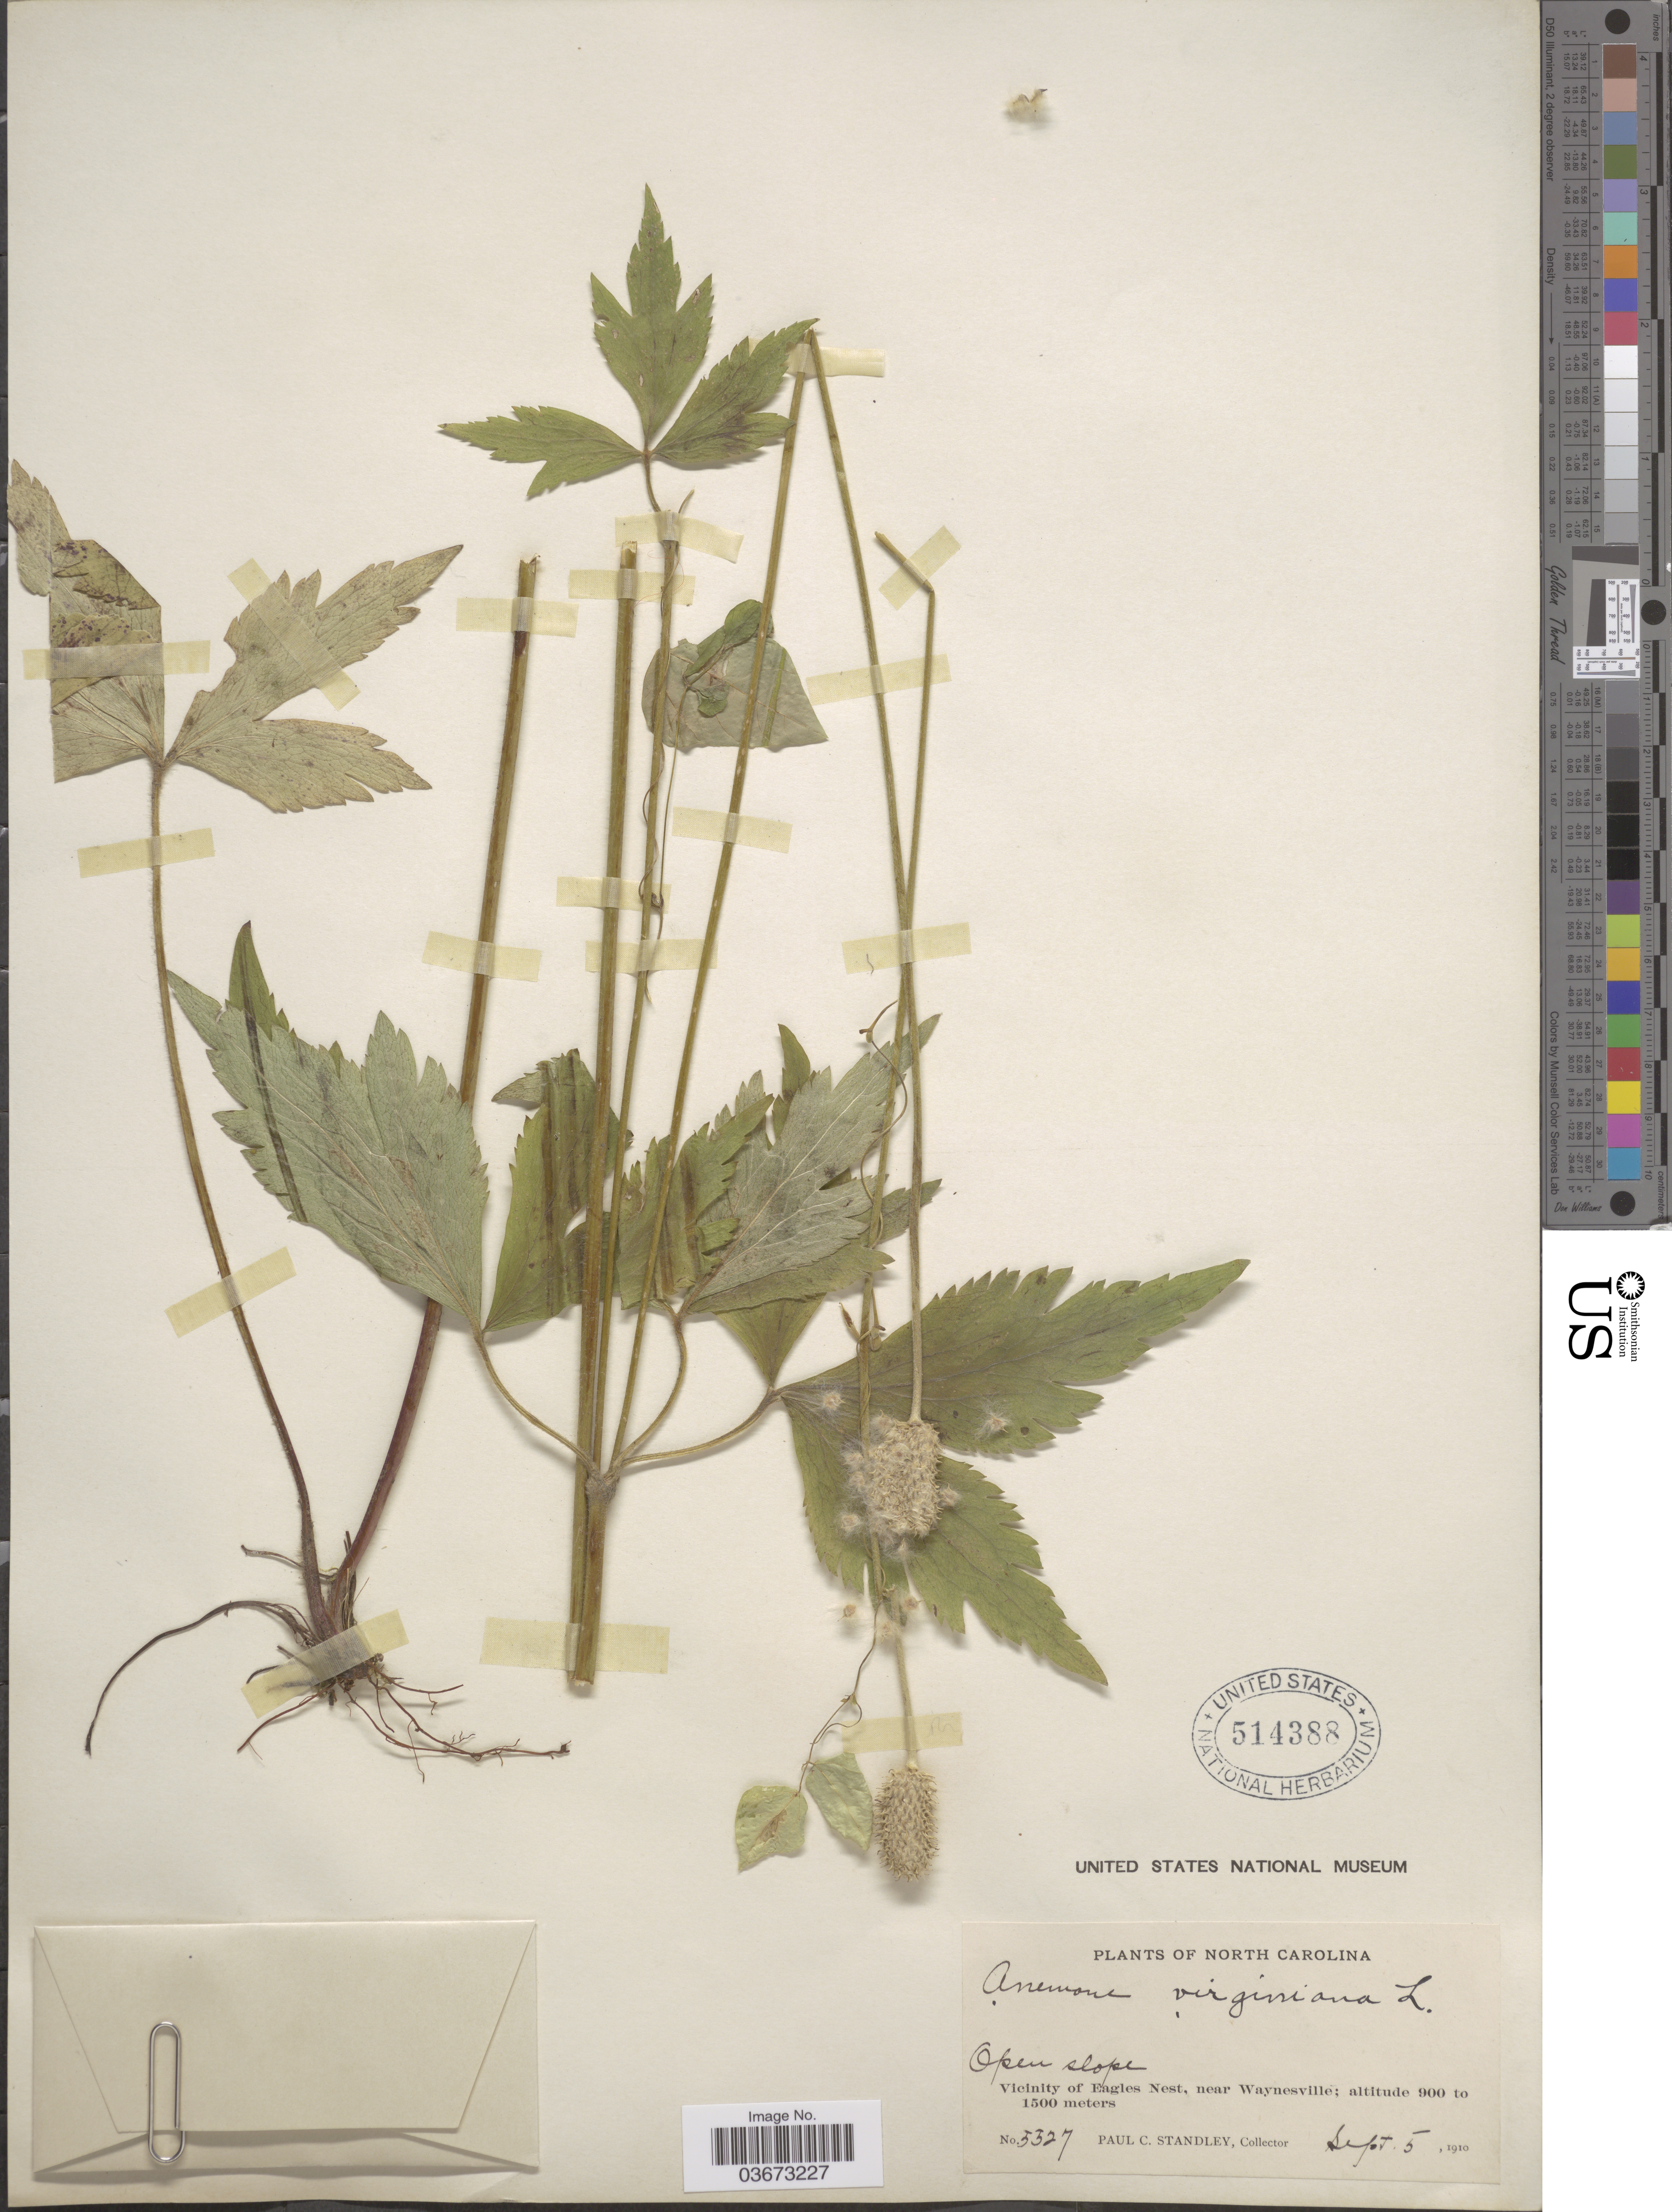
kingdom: Plantae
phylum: Tracheophyta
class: Magnoliopsida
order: Ranunculales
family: Ranunculaceae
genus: Anemone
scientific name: Anemone virginiana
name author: L.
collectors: P. C. Standley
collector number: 5527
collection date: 1910-09-05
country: United States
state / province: North Carolina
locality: Vicinity of Eagles Nest, near Waynesville.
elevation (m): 900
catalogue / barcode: US 514388